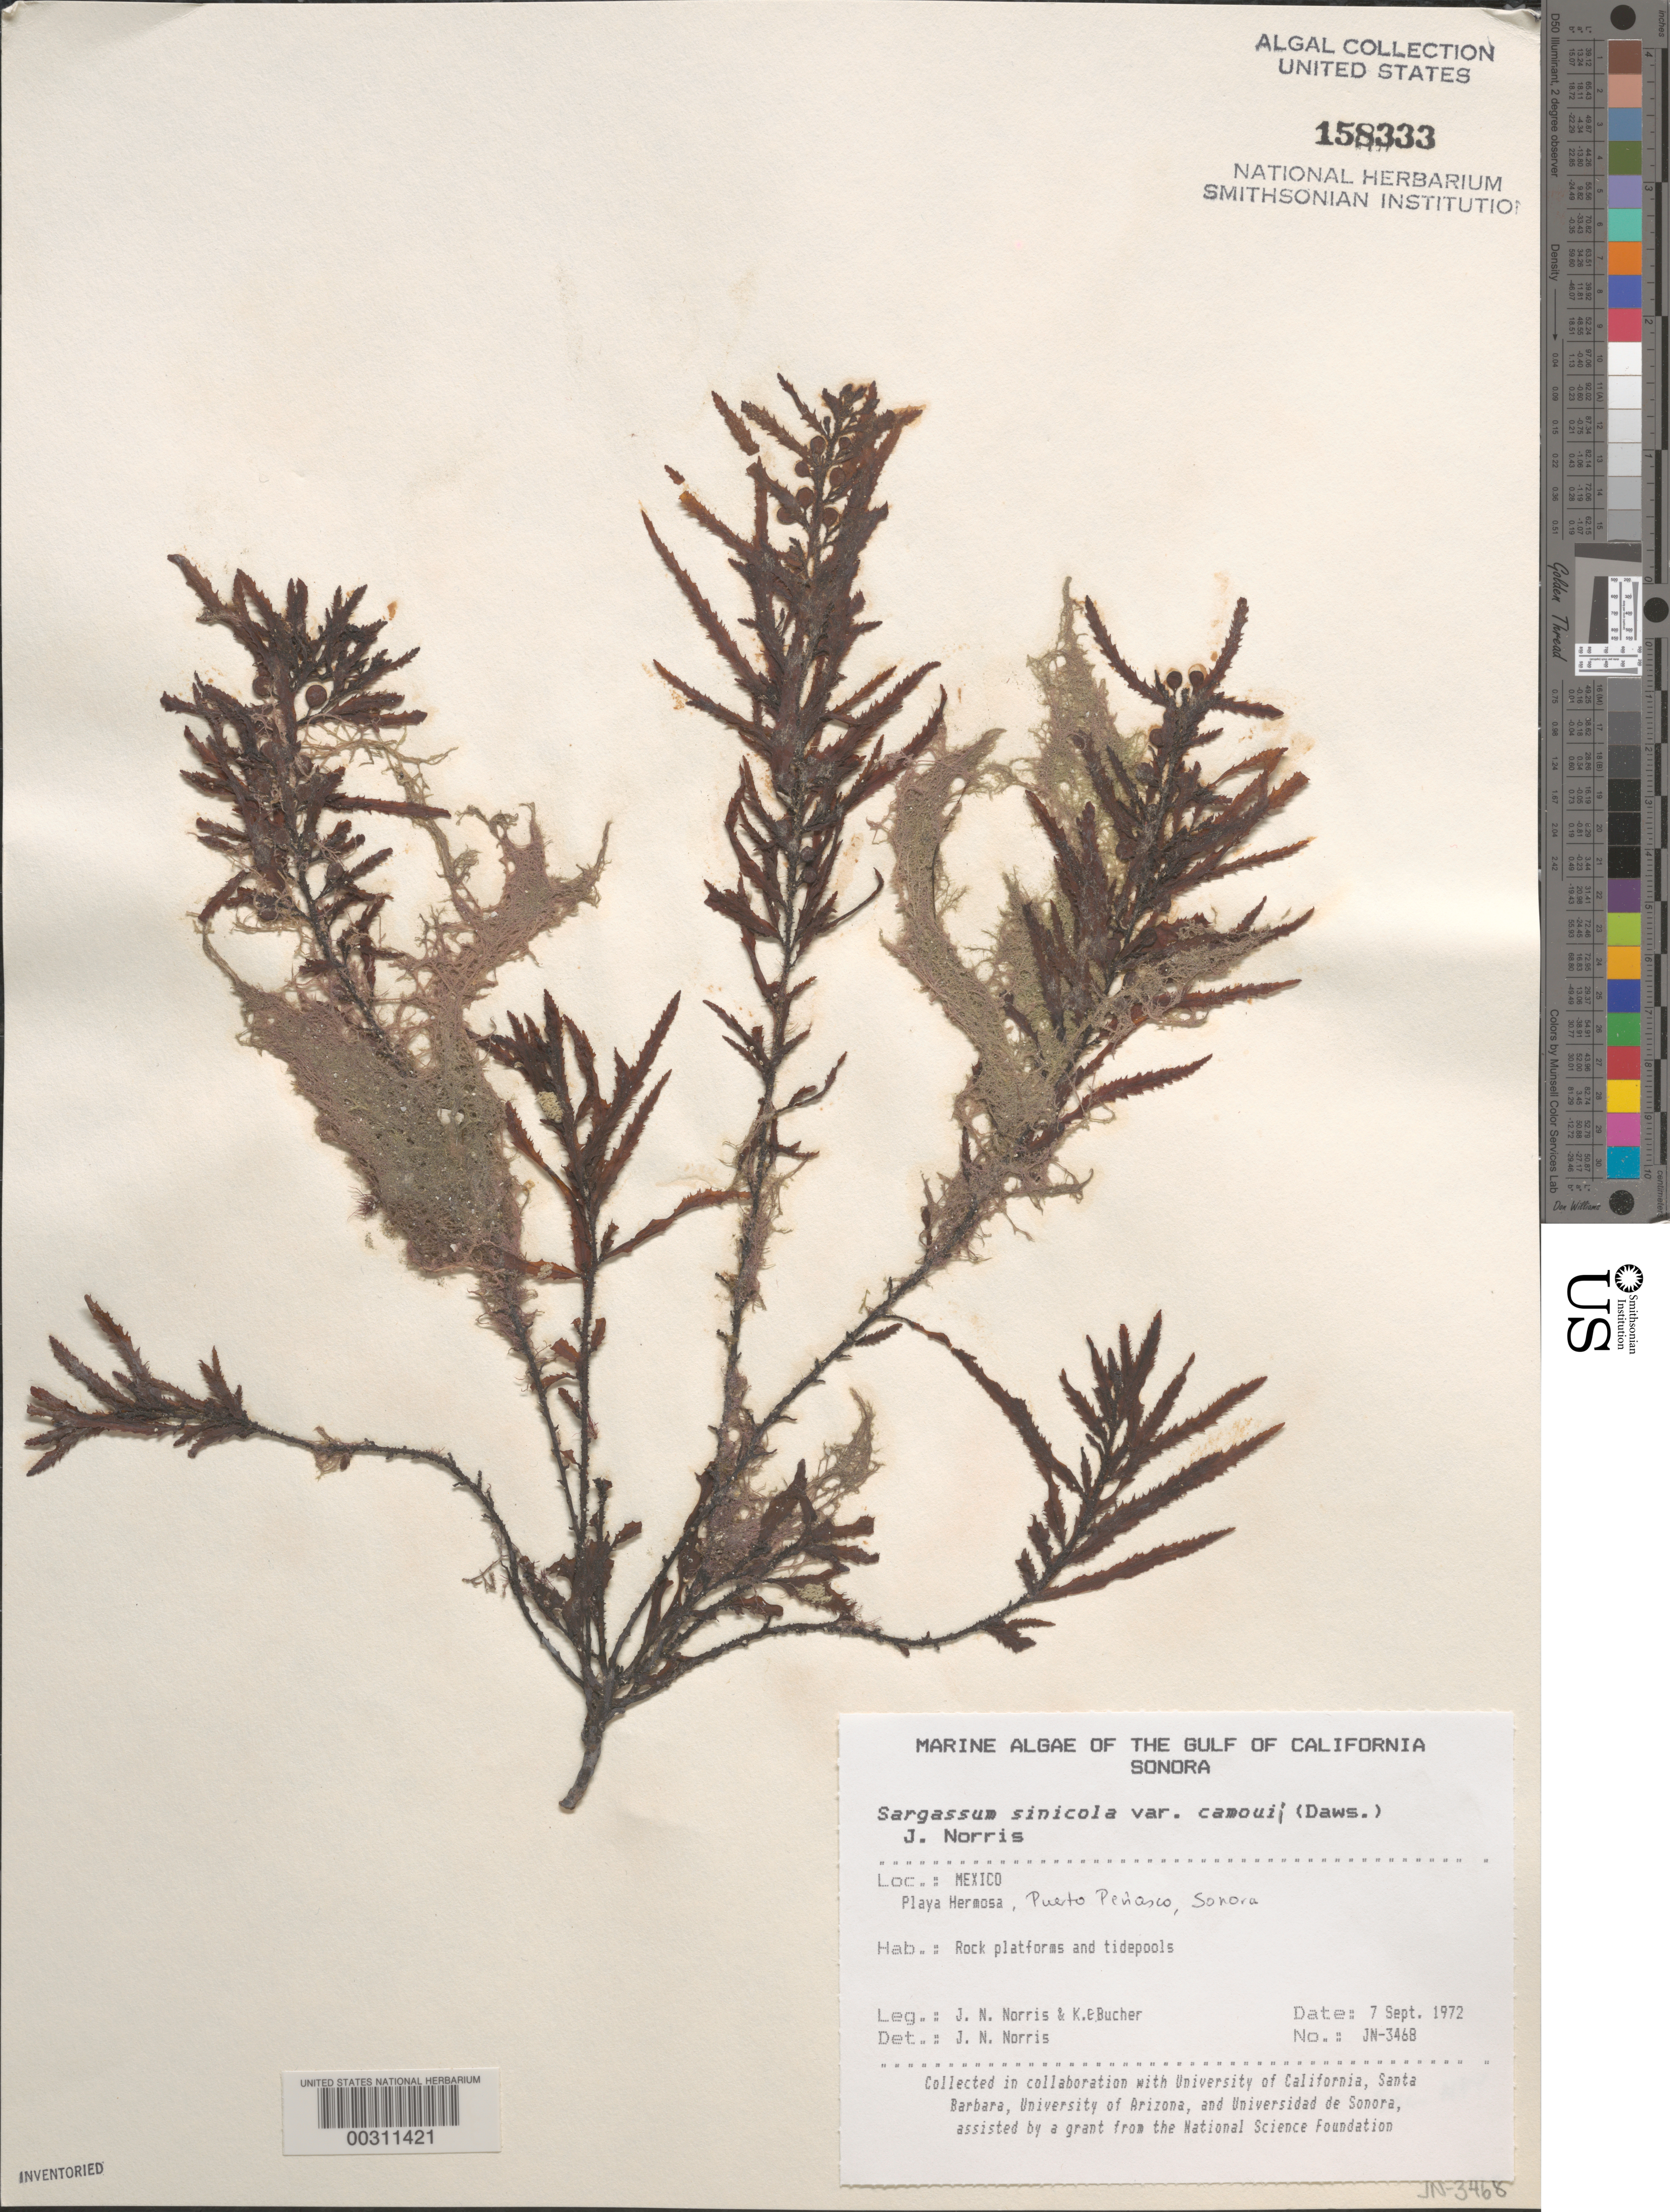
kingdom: Chromista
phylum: Ochrophyta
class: Phaeophyceae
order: Fucales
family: Sargassaceae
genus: Sargassum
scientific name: Sargassum sinicola var. camouii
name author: (E.Y. Dawson) J.N. Norris & Yensen in McCourt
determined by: Norris, James N.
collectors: J. N. Norris & K. E. Bucher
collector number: JN-3468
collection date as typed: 07 Sep 1972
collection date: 1972-09-07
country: Mexico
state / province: Sonora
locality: Playa Hermosa, Puerto Penasco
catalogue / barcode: US 158333